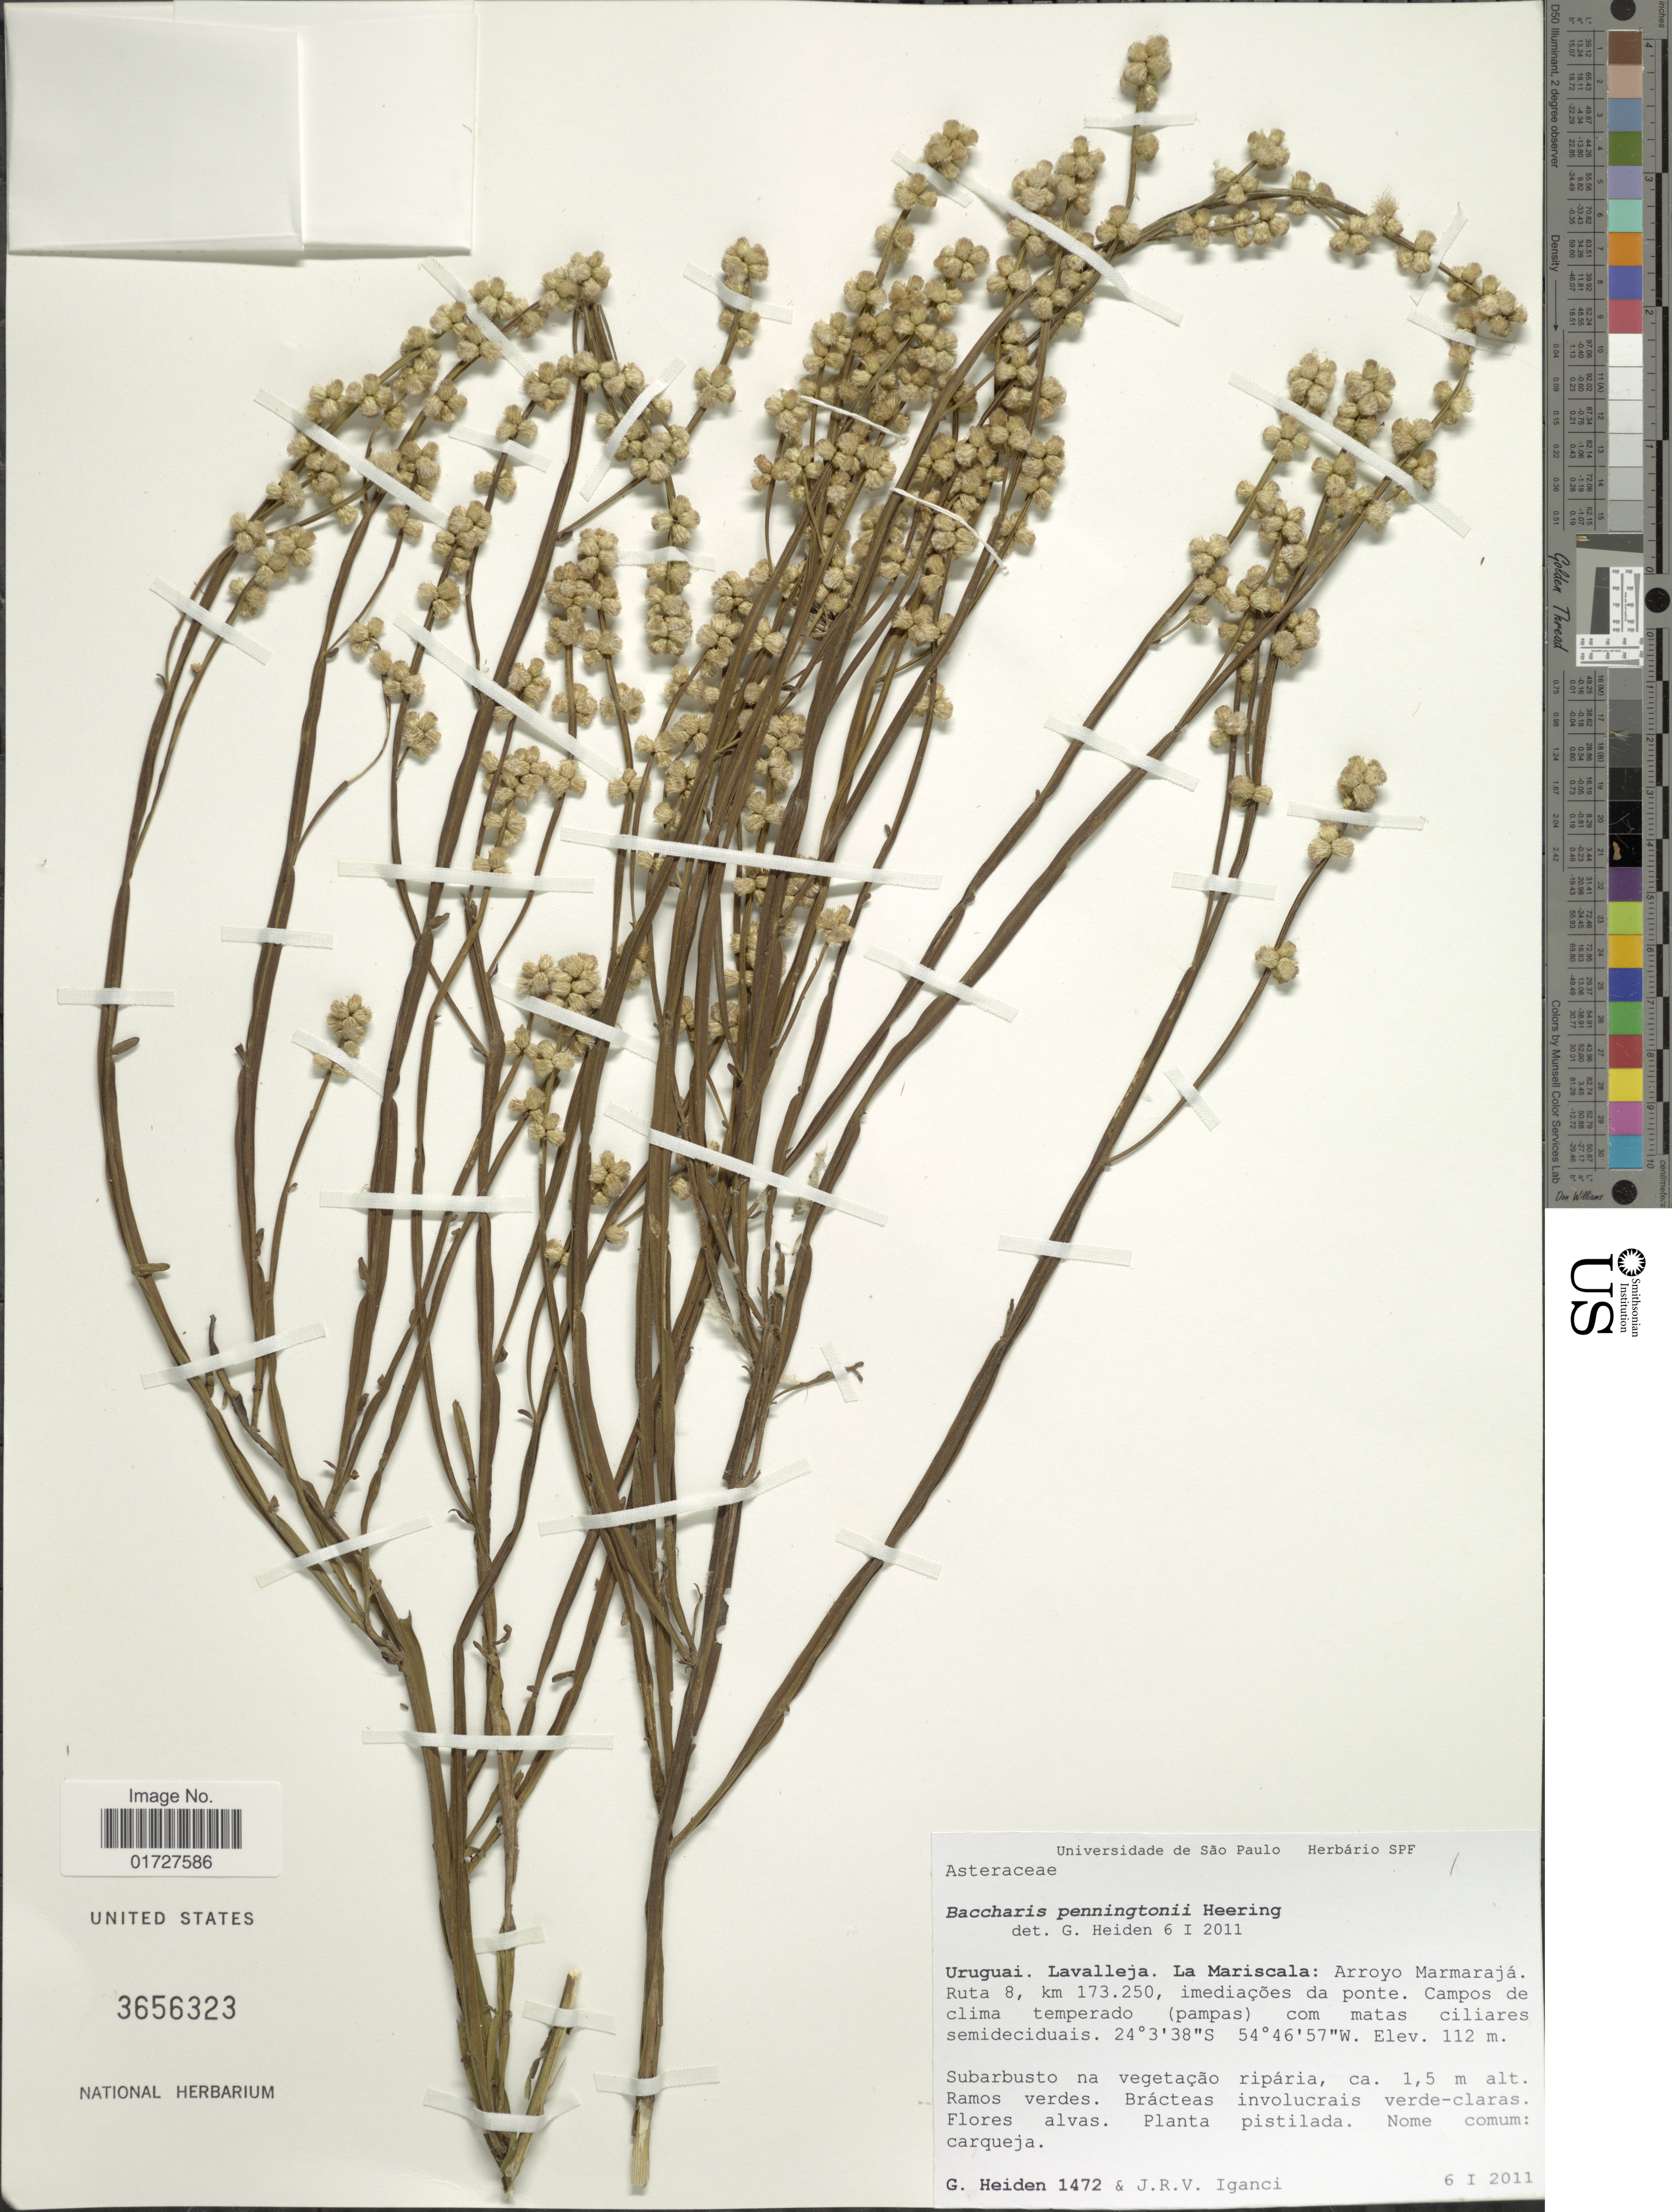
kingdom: Plantae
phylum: Tracheophyta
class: Magnoliopsida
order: Asterales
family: Asteraceae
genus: Baccharis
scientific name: Baccharis penningtonii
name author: Heering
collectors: G. Heiden & J. R. V. Iganci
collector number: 1472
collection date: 2011-01-06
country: Uruguay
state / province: Lavalleja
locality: La Mariscala, Arroyo Marmaraja, Ruta 8, km 173.250, imediacoes da ponte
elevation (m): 112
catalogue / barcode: US 3656323